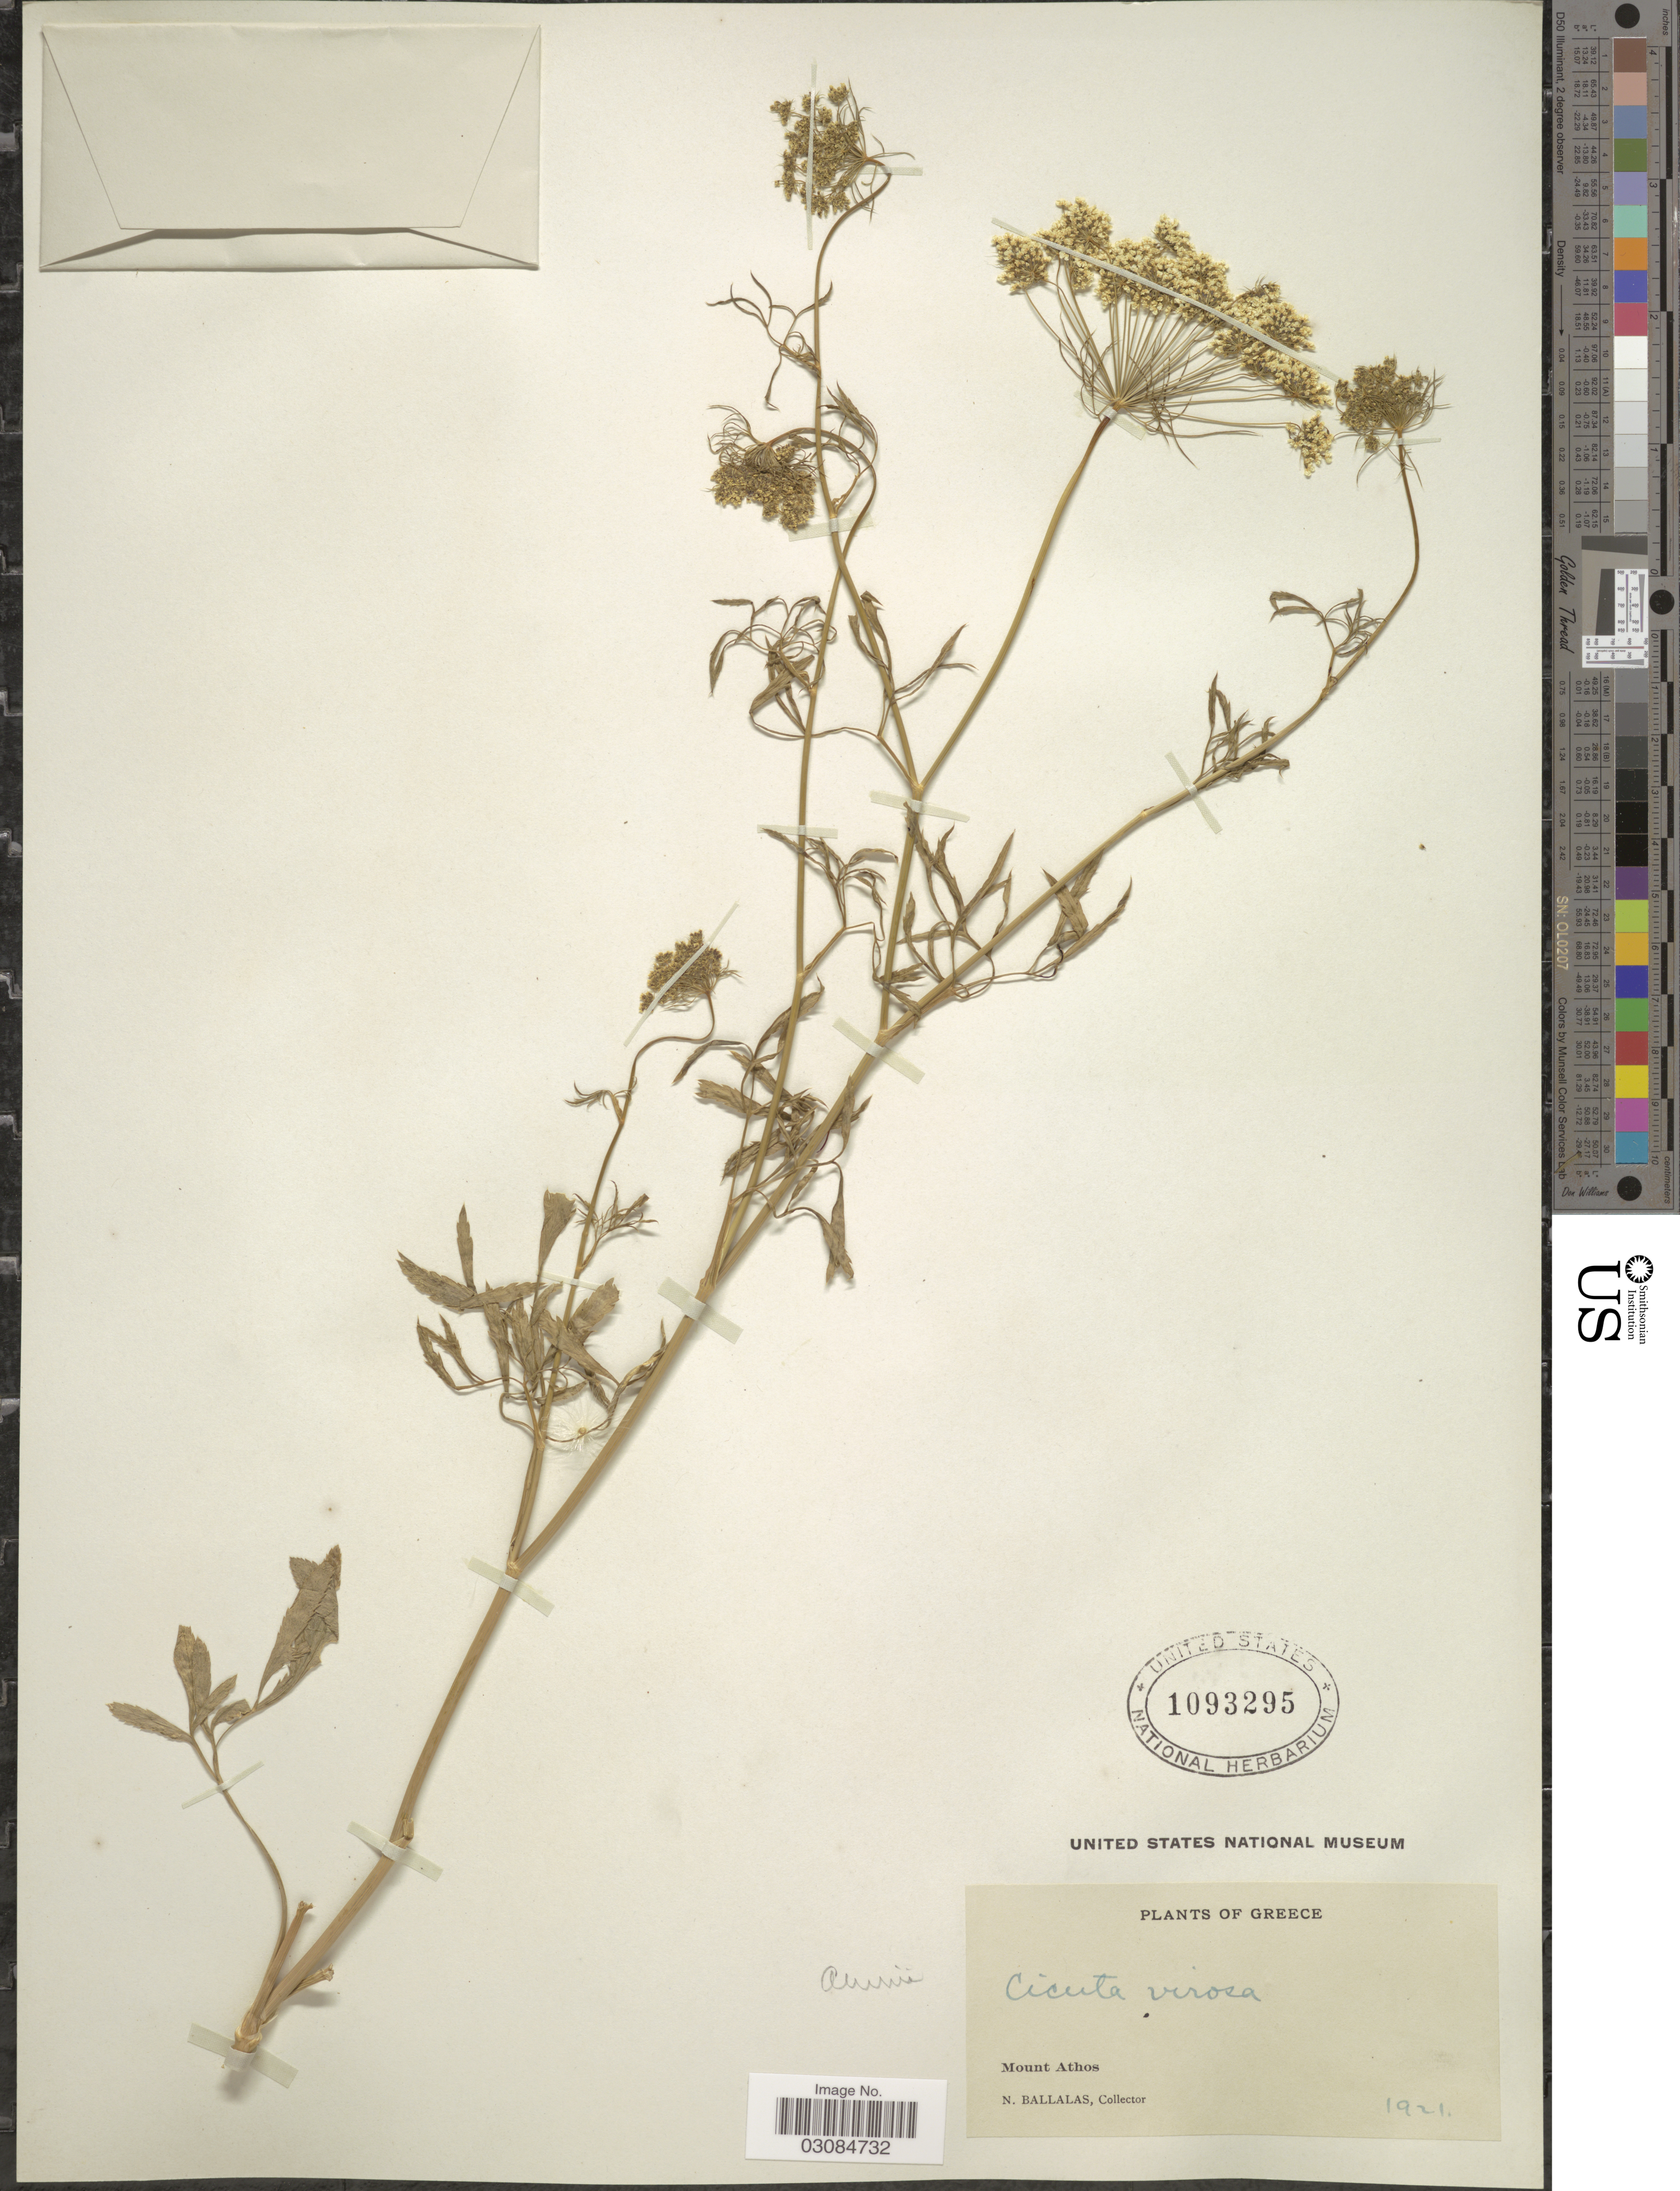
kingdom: Plantae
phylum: Tracheophyta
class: Magnoliopsida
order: Apiales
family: Apiaceae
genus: Cicuta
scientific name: Cicuta virosa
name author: L.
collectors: N. Ballalas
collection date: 1921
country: Greece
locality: Mount Athos.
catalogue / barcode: US 1093295